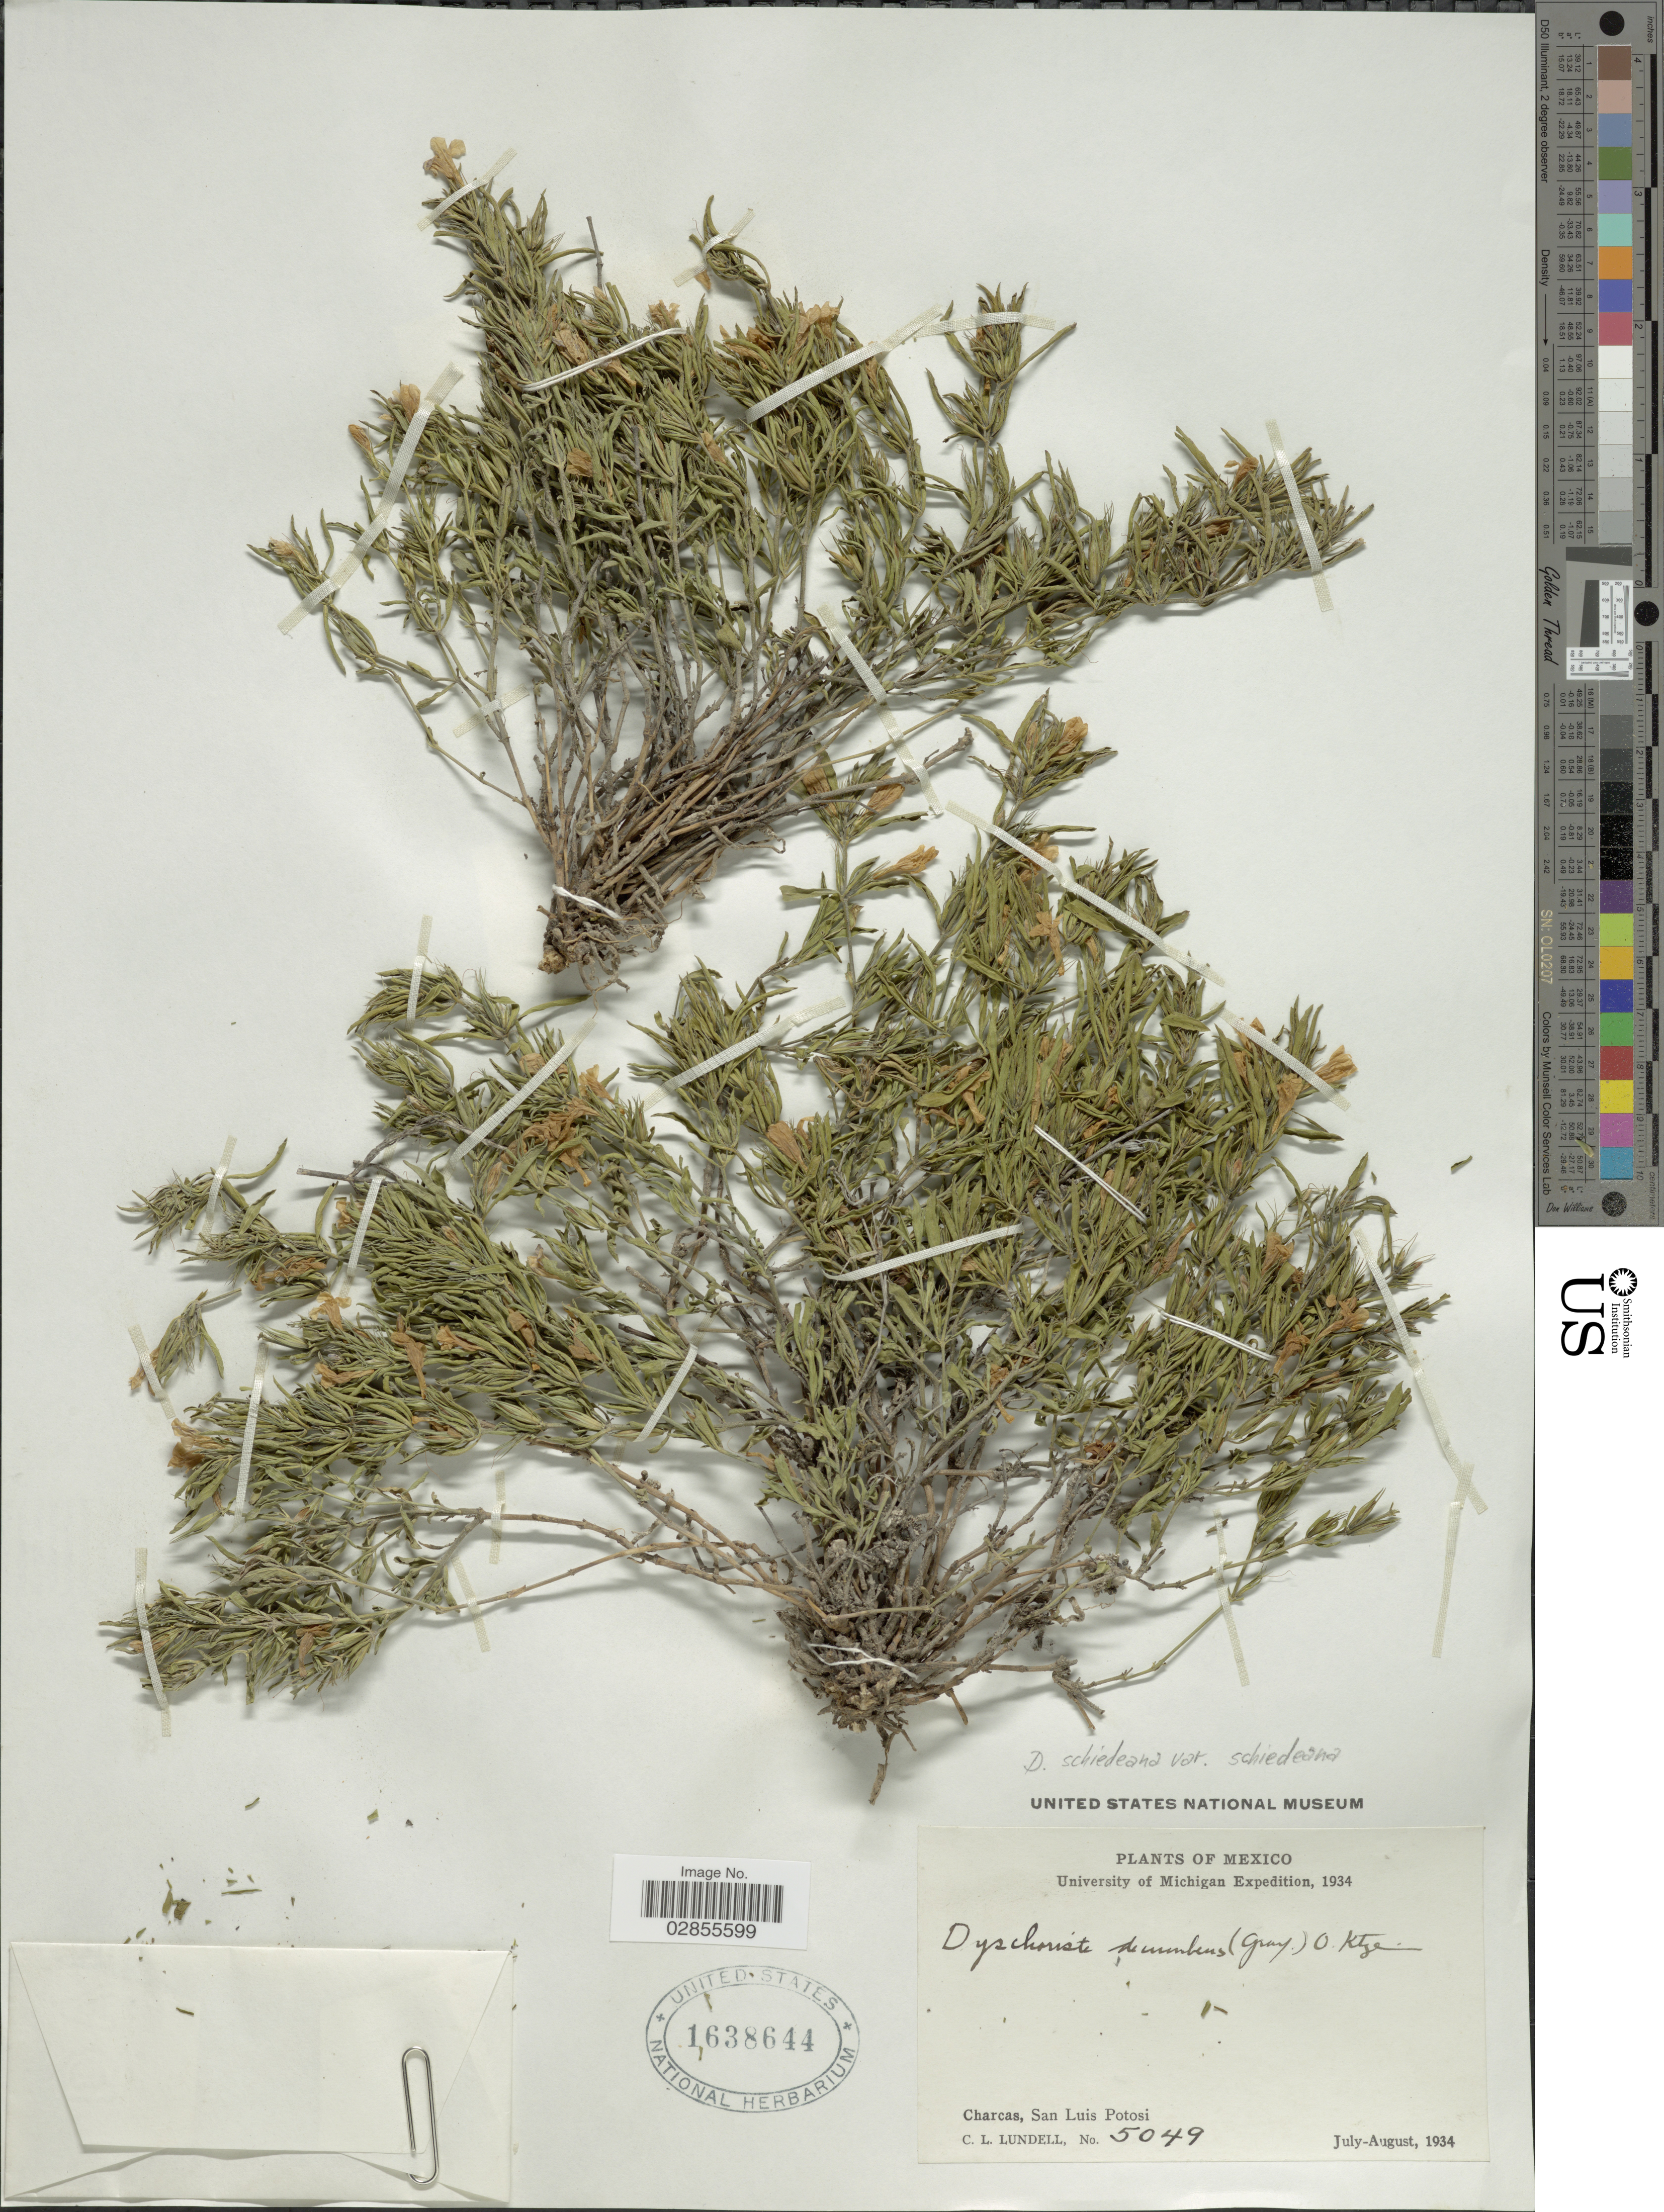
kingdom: Plantae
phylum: Tracheophyta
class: Magnoliopsida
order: Lamiales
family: Acanthaceae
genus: Dyschoriste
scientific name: Dyschoriste schiedeana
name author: (Nees) Kuntze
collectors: C. L. Lundell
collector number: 5049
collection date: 1934-07/1934-08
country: Mexico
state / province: San Luis Potosí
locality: Charcas.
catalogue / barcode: US 1638644